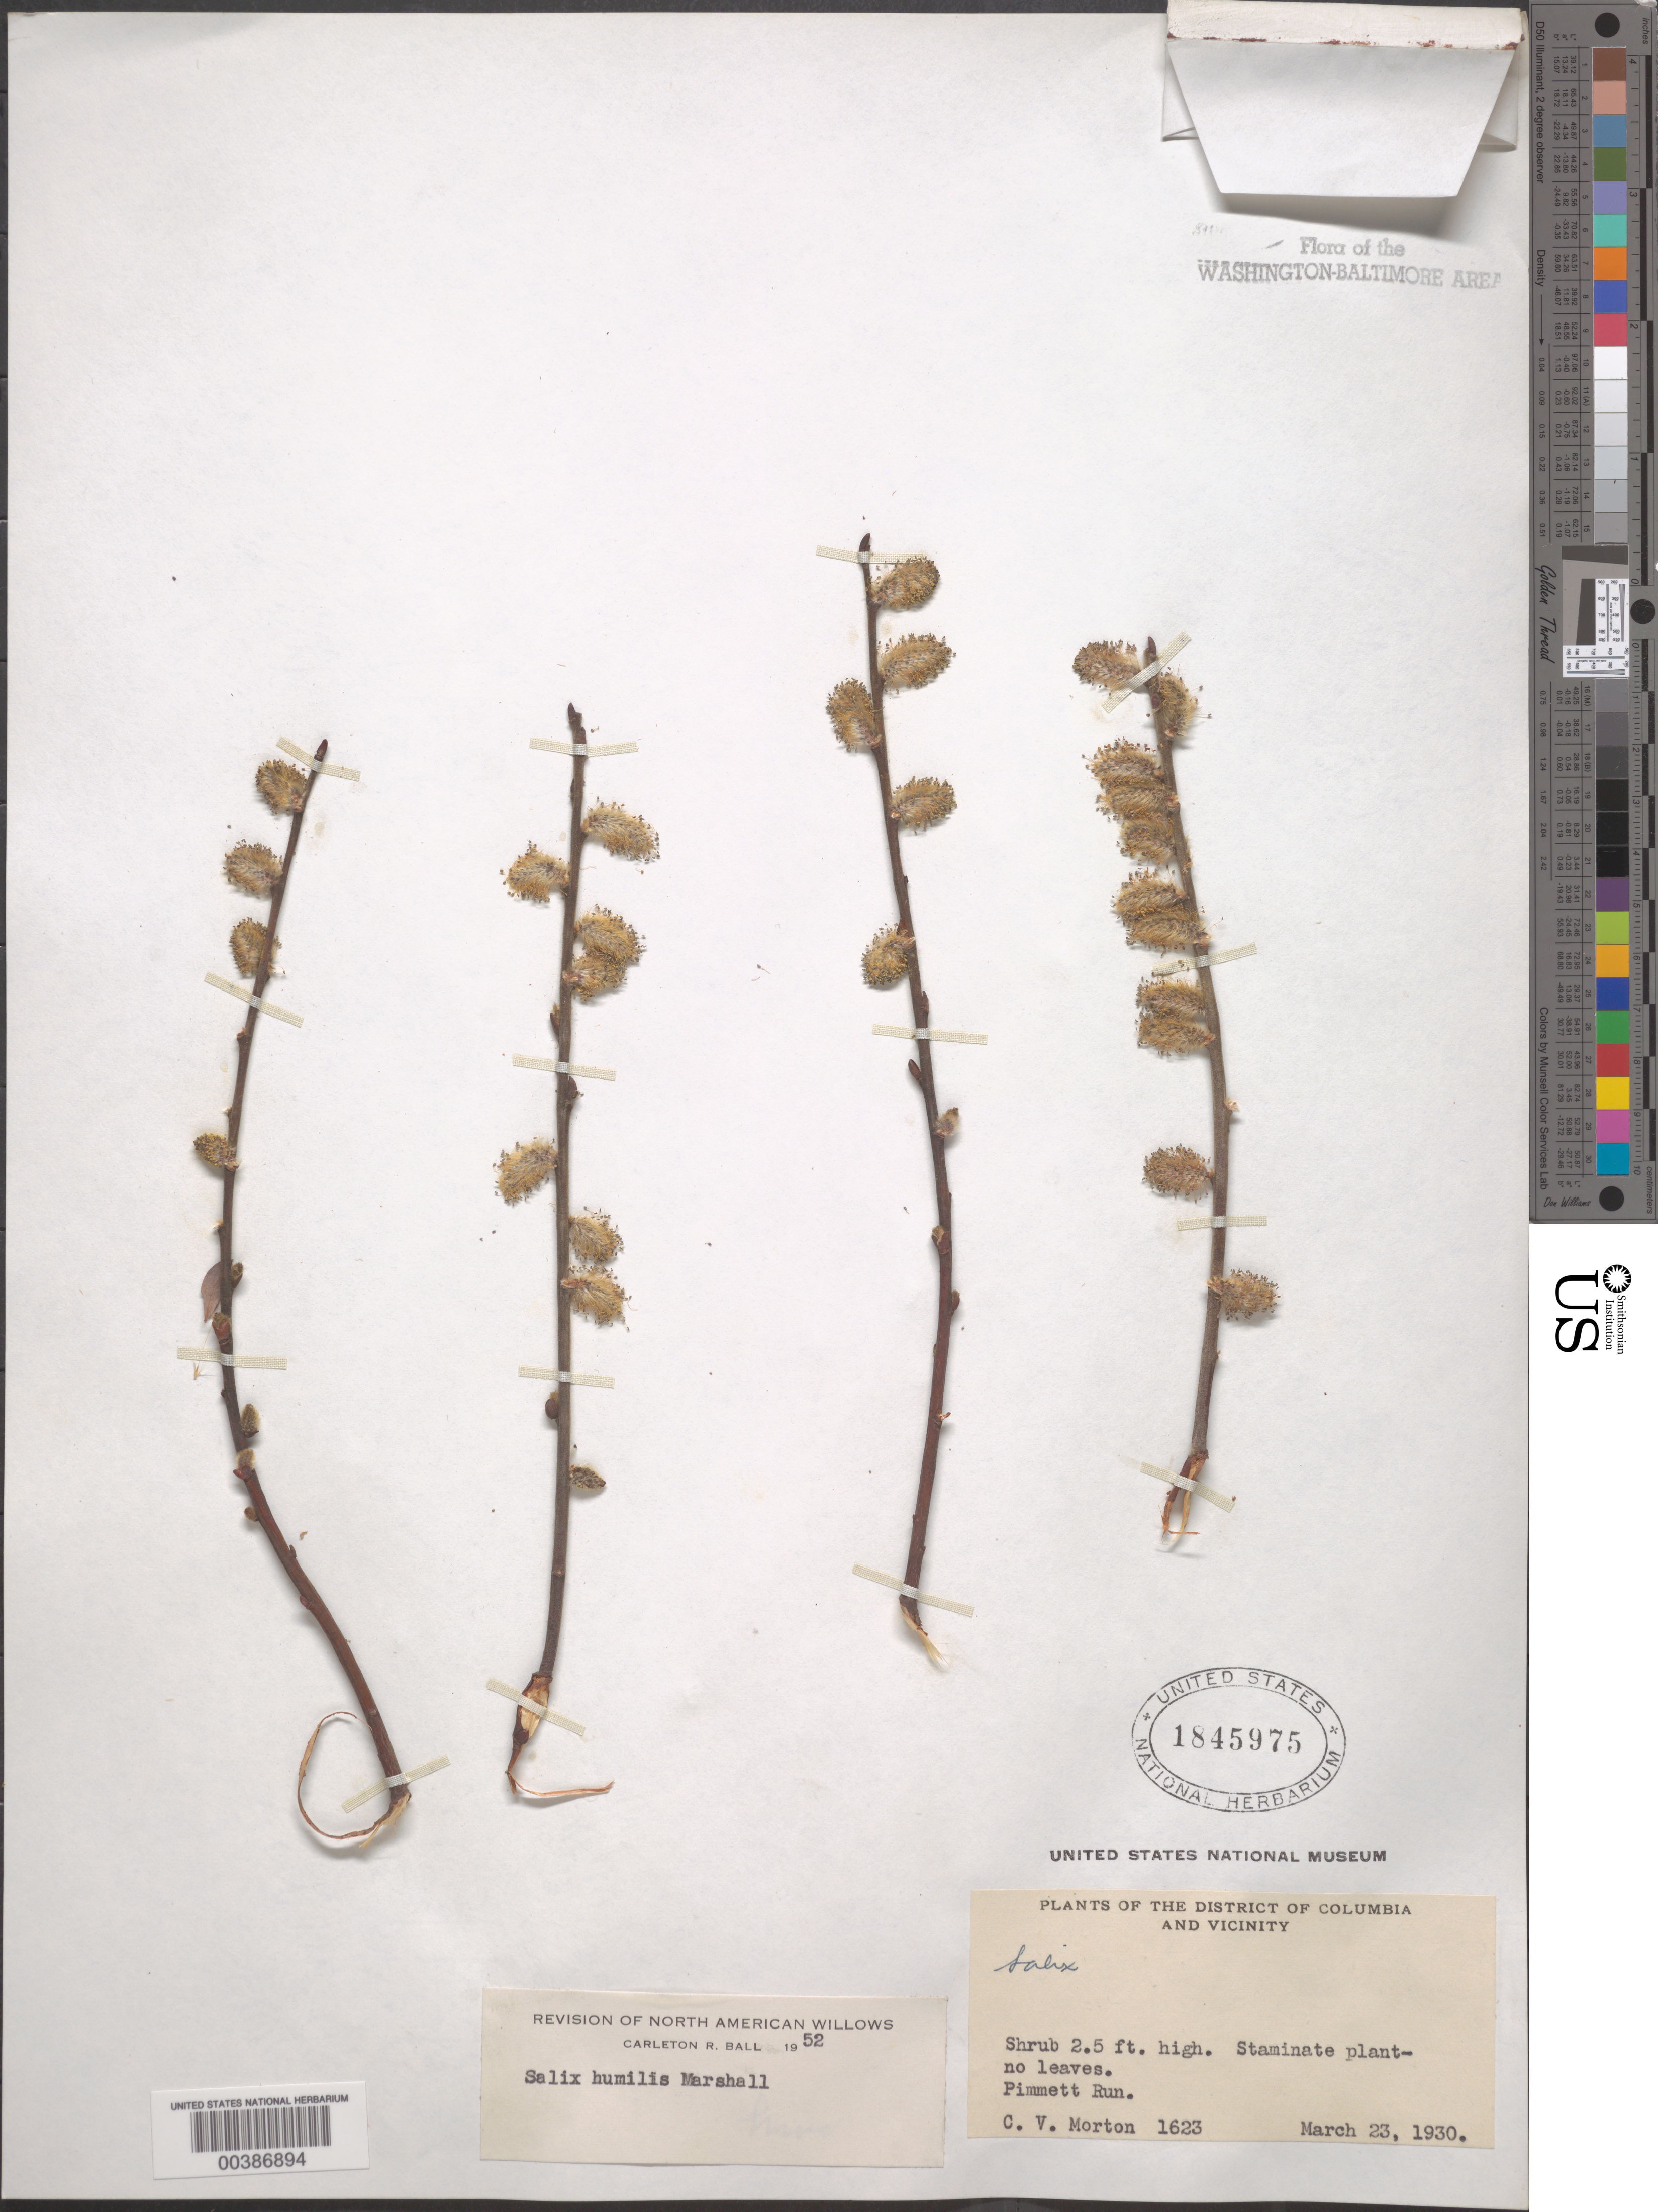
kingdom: Plantae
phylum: Tracheophyta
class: Magnoliopsida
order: Malpighiales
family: Salicaceae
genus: Salix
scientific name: Salix humilis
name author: Marshall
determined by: Ball, C. R.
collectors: C. V. Morton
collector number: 1623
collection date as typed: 23 Mar 1930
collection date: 1930-03-23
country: United States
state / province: Virginia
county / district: Fairfax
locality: Pimmett Run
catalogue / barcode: US 1845975